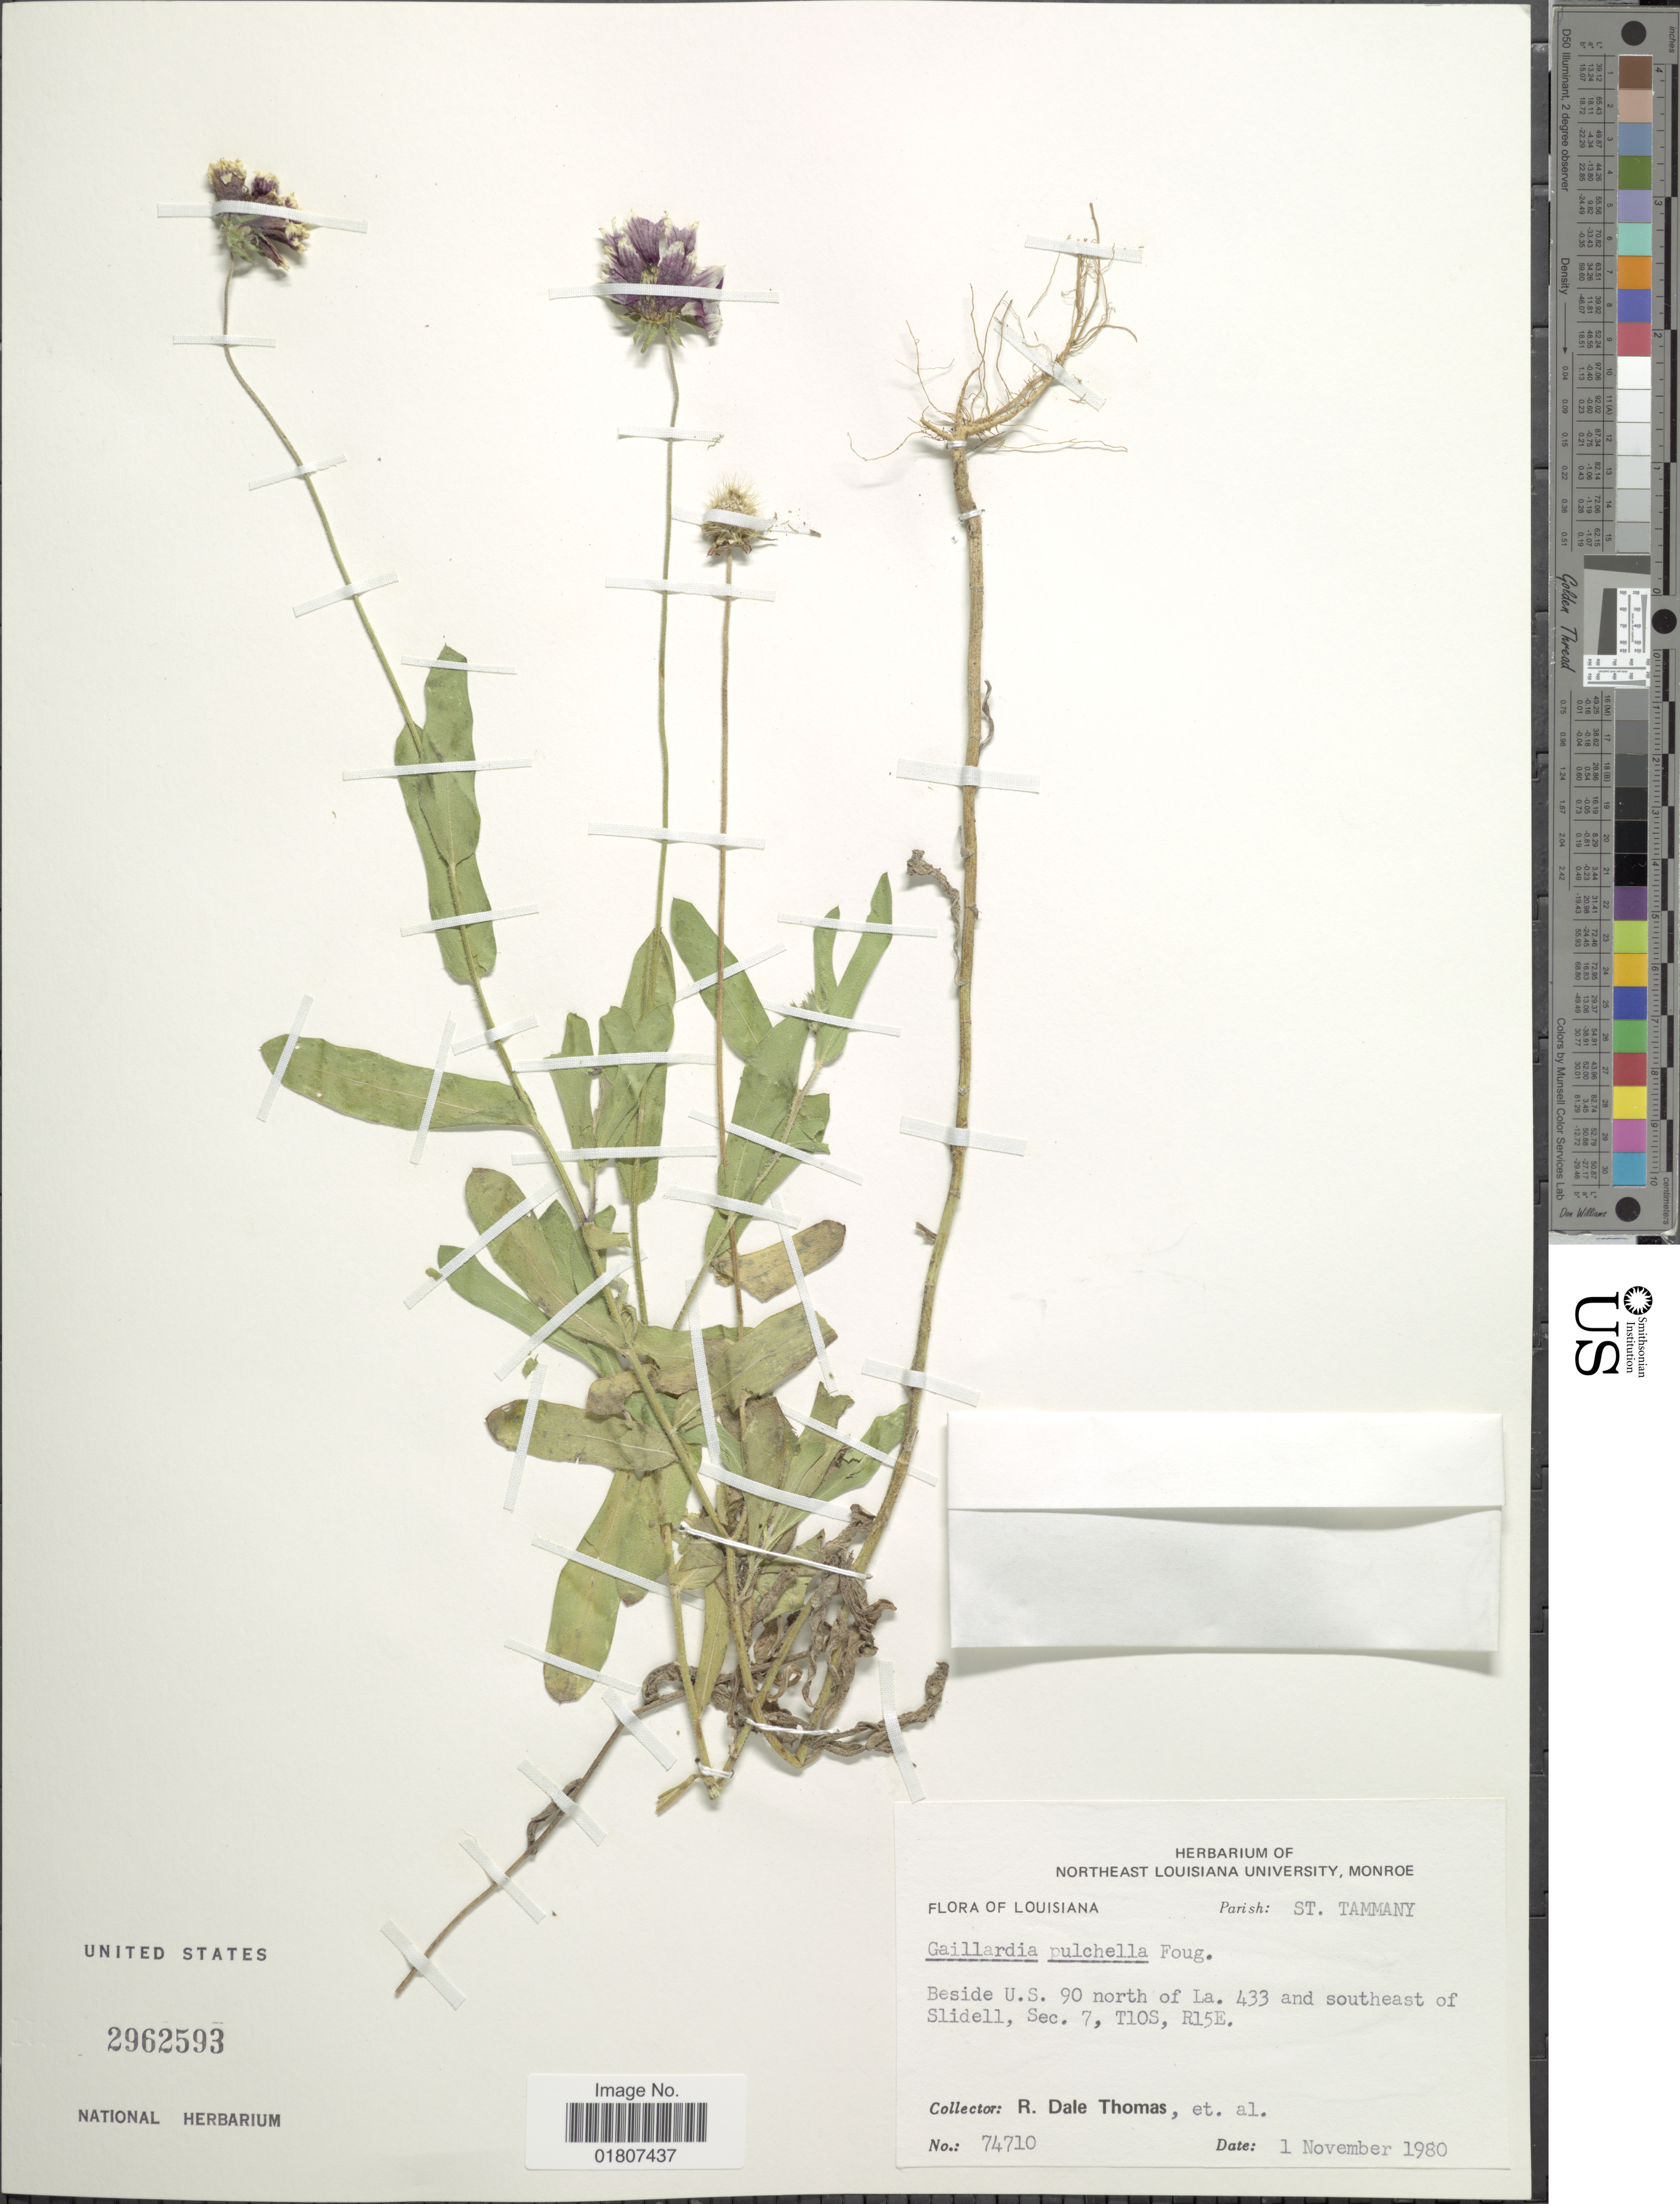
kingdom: Plantae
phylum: Tracheophyta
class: Magnoliopsida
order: Asterales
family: Asteraceae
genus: Gaillardia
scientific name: Gaillardia pulchella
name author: Foug.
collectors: R. Thomas & et al.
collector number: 74710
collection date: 1980-11-01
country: United States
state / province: Louisiana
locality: Parish: St. Tammany. Beside U.S. 90 north of La. 433 and southeast of Slidell, Sec. 7, T10S, R15E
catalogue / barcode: US 2962593